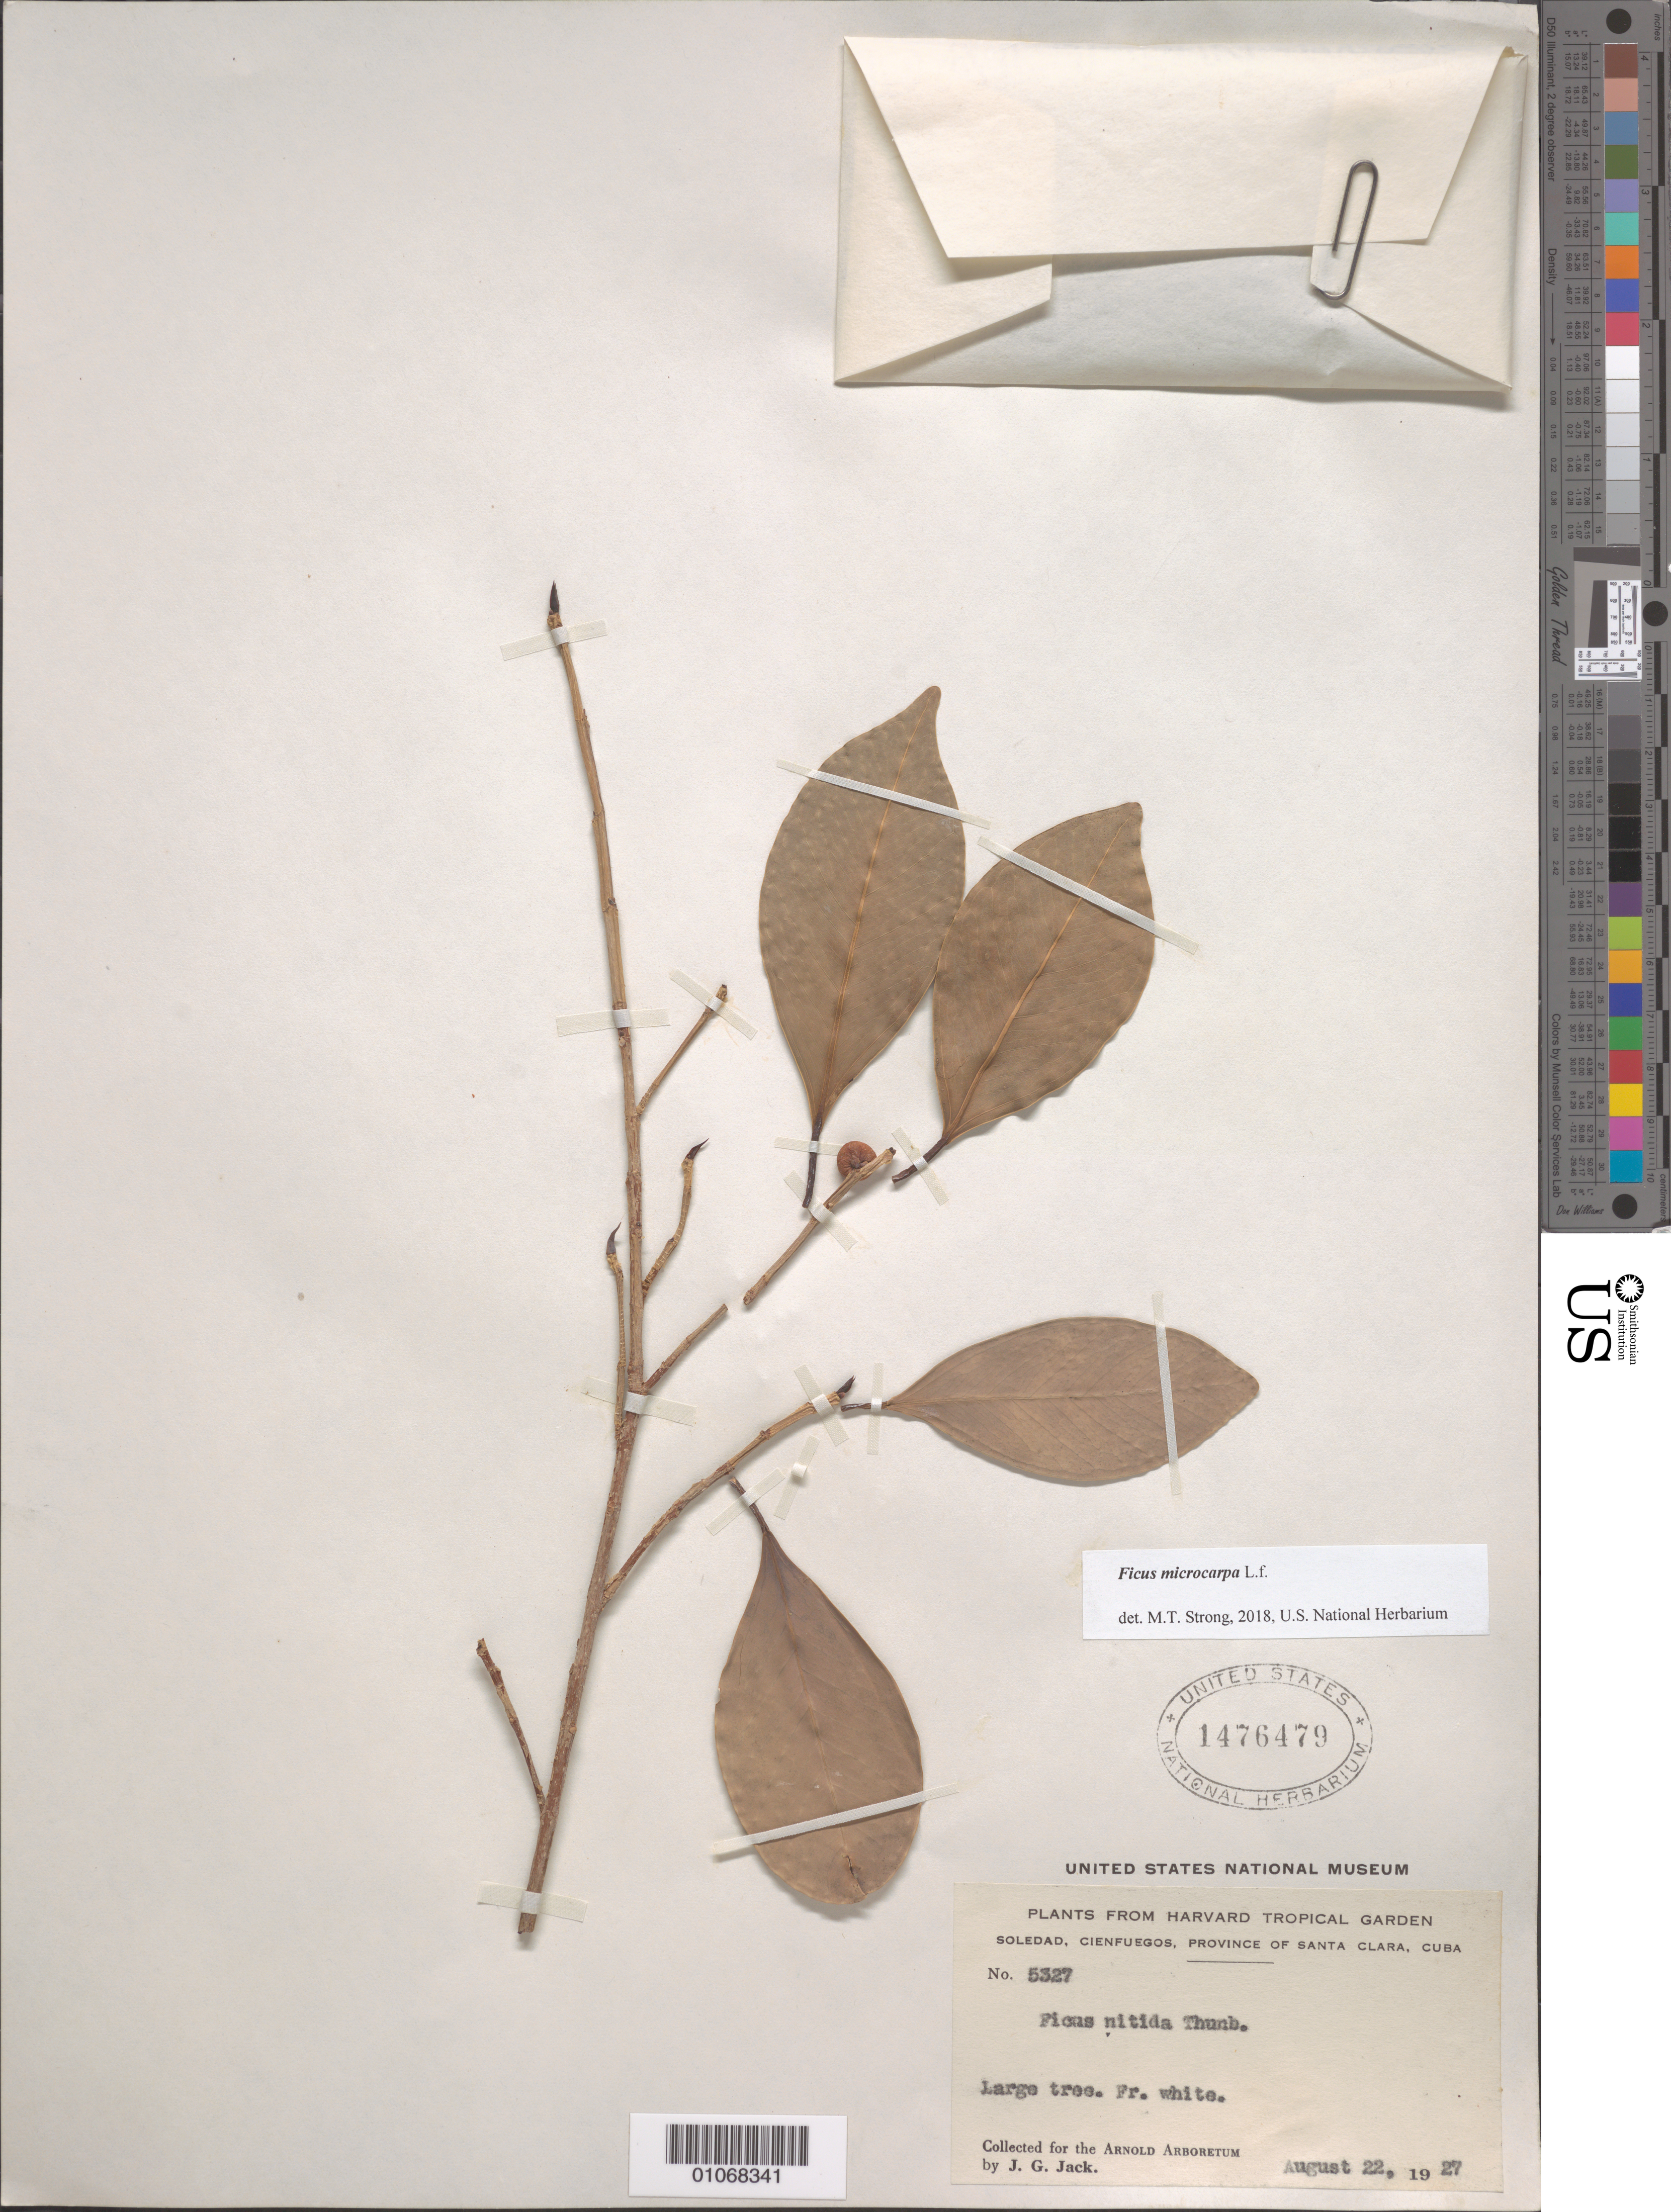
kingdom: Plantae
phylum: Tracheophyta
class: Magnoliopsida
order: Rosales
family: Moraceae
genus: Ficus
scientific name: Ficus microcarpa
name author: L. f.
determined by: Strong, M. T., (US), Smithsonian Institution - National Museum of Natural History (UNITED STATES)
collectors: J. G. Jack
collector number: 5327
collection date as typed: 22 Aug 1927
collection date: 1927-08-22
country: Cuba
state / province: Villa Clara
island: Cuba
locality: Santa Clara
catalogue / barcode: US 1476479